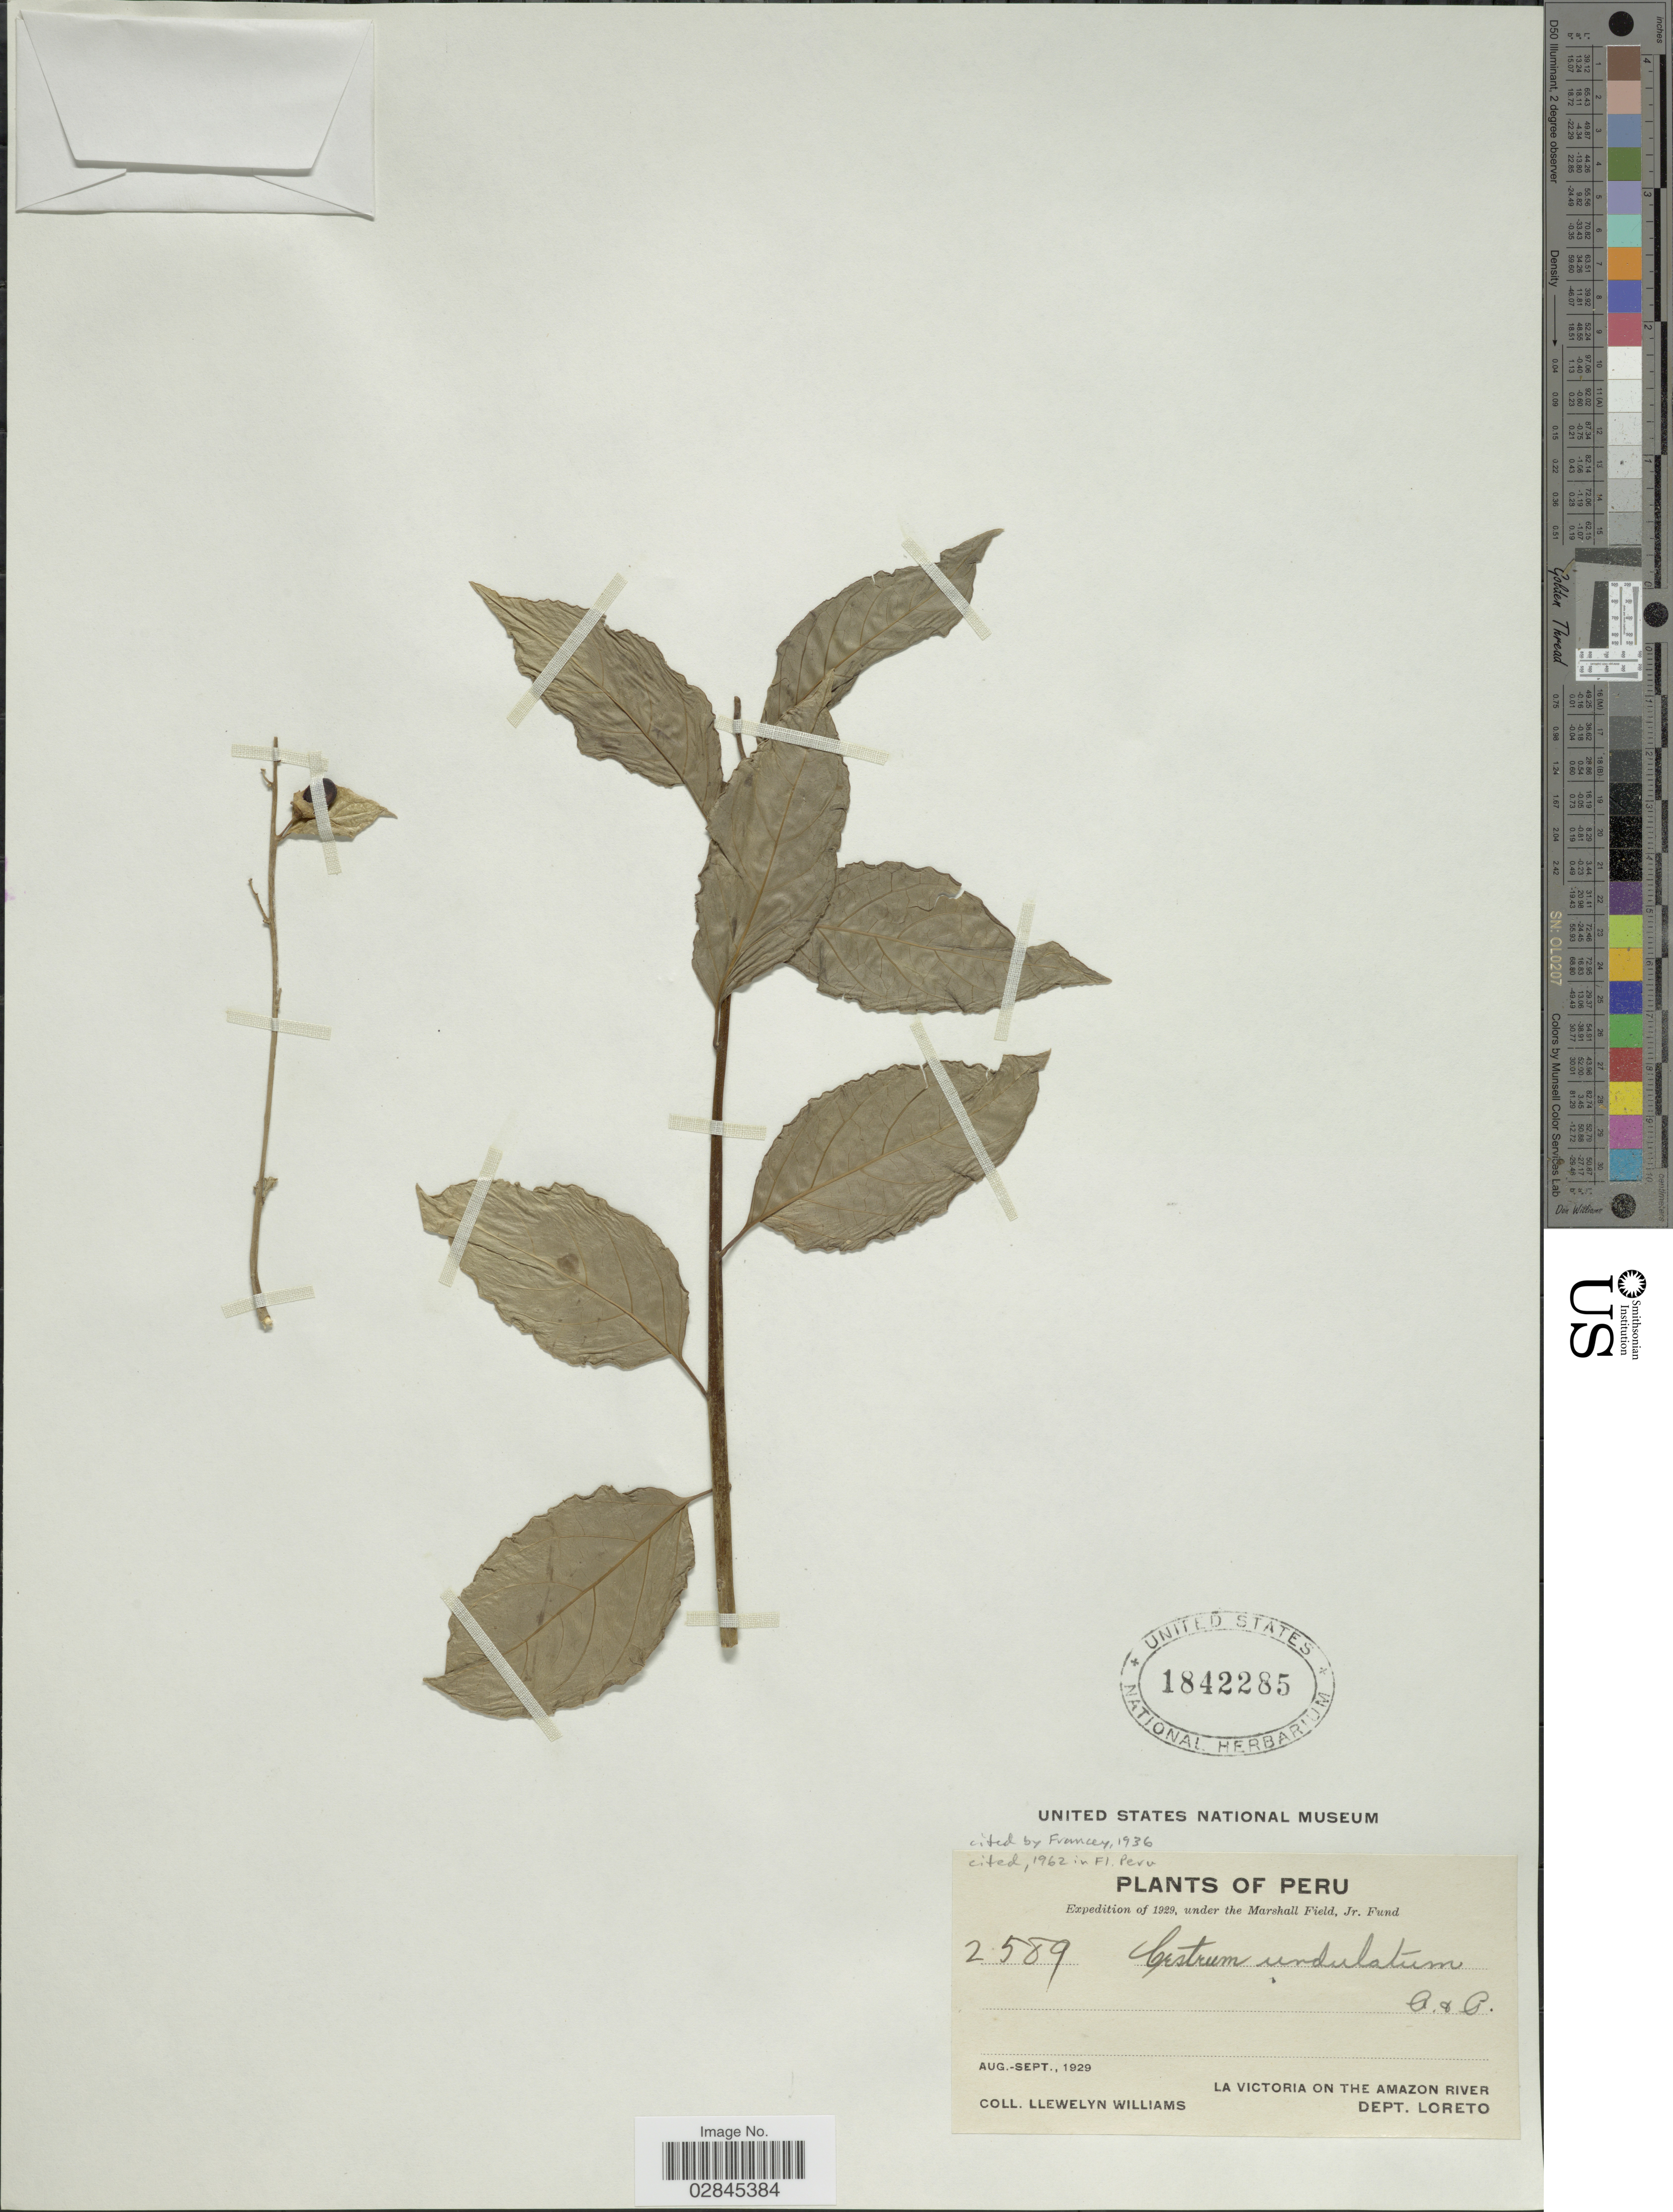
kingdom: Plantae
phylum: Tracheophyta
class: Magnoliopsida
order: Solanales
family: Solanaceae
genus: Cestrum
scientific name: Cestrum undulatum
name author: Ruiz & Pav.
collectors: Ll. Williams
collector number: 2589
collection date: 1929-08/1929-09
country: Peru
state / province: Loreto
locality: La Victoria on the Amazon River. Dept. Loreto.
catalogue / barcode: US 1842285